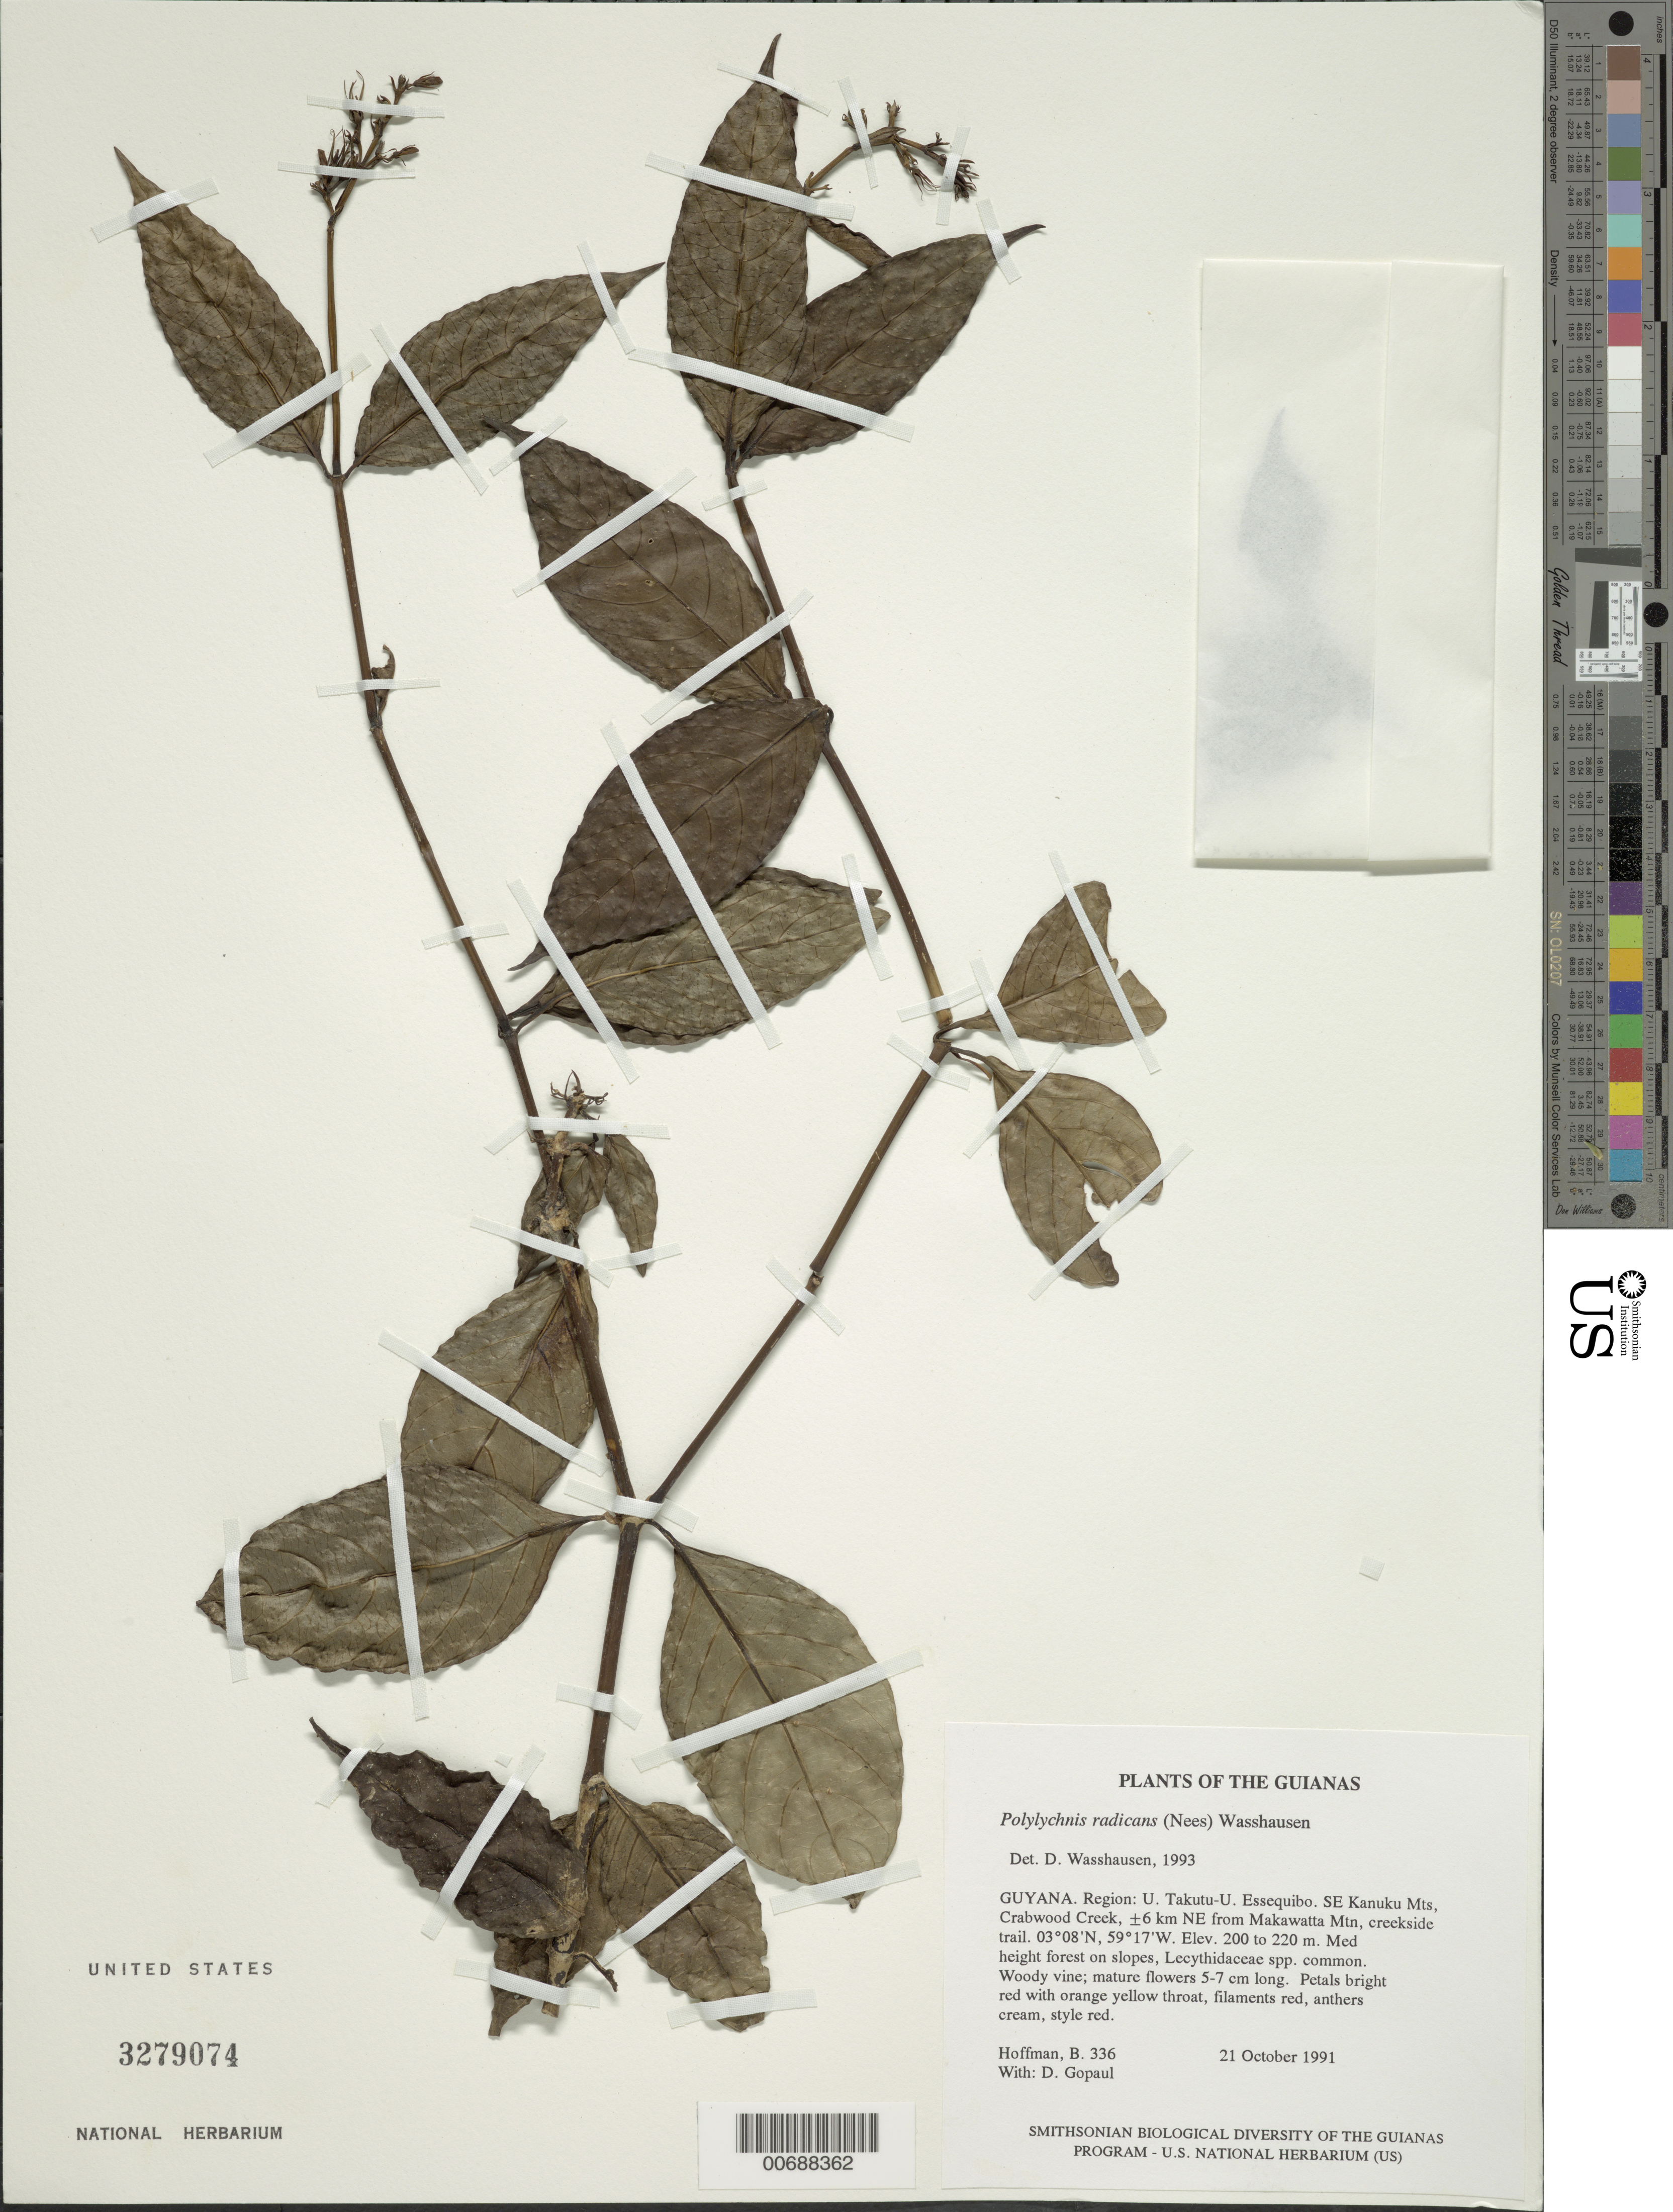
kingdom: Plantae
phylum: Tracheophyta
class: Magnoliopsida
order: Lamiales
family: Acanthaceae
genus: Polylychnis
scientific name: Polylychnis radicans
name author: (Nees) Wassh.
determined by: Wasshausen, Dieter C., (BOT), Smithsonian Institution - National Museum of Natural History (UNITED STATES)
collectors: B. Hoffman & D. Gopaul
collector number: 336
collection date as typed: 21 October 1991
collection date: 1991-10-21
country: Guyana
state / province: U. Takutu-U. Essequibo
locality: SE Kanuku Mts, Crabwood Creek, ±6 km NE from Makawatta Mtn, creekside trail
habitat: Med height forest on slopes, Lecythidaceae spp. common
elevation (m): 200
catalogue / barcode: US 3279074